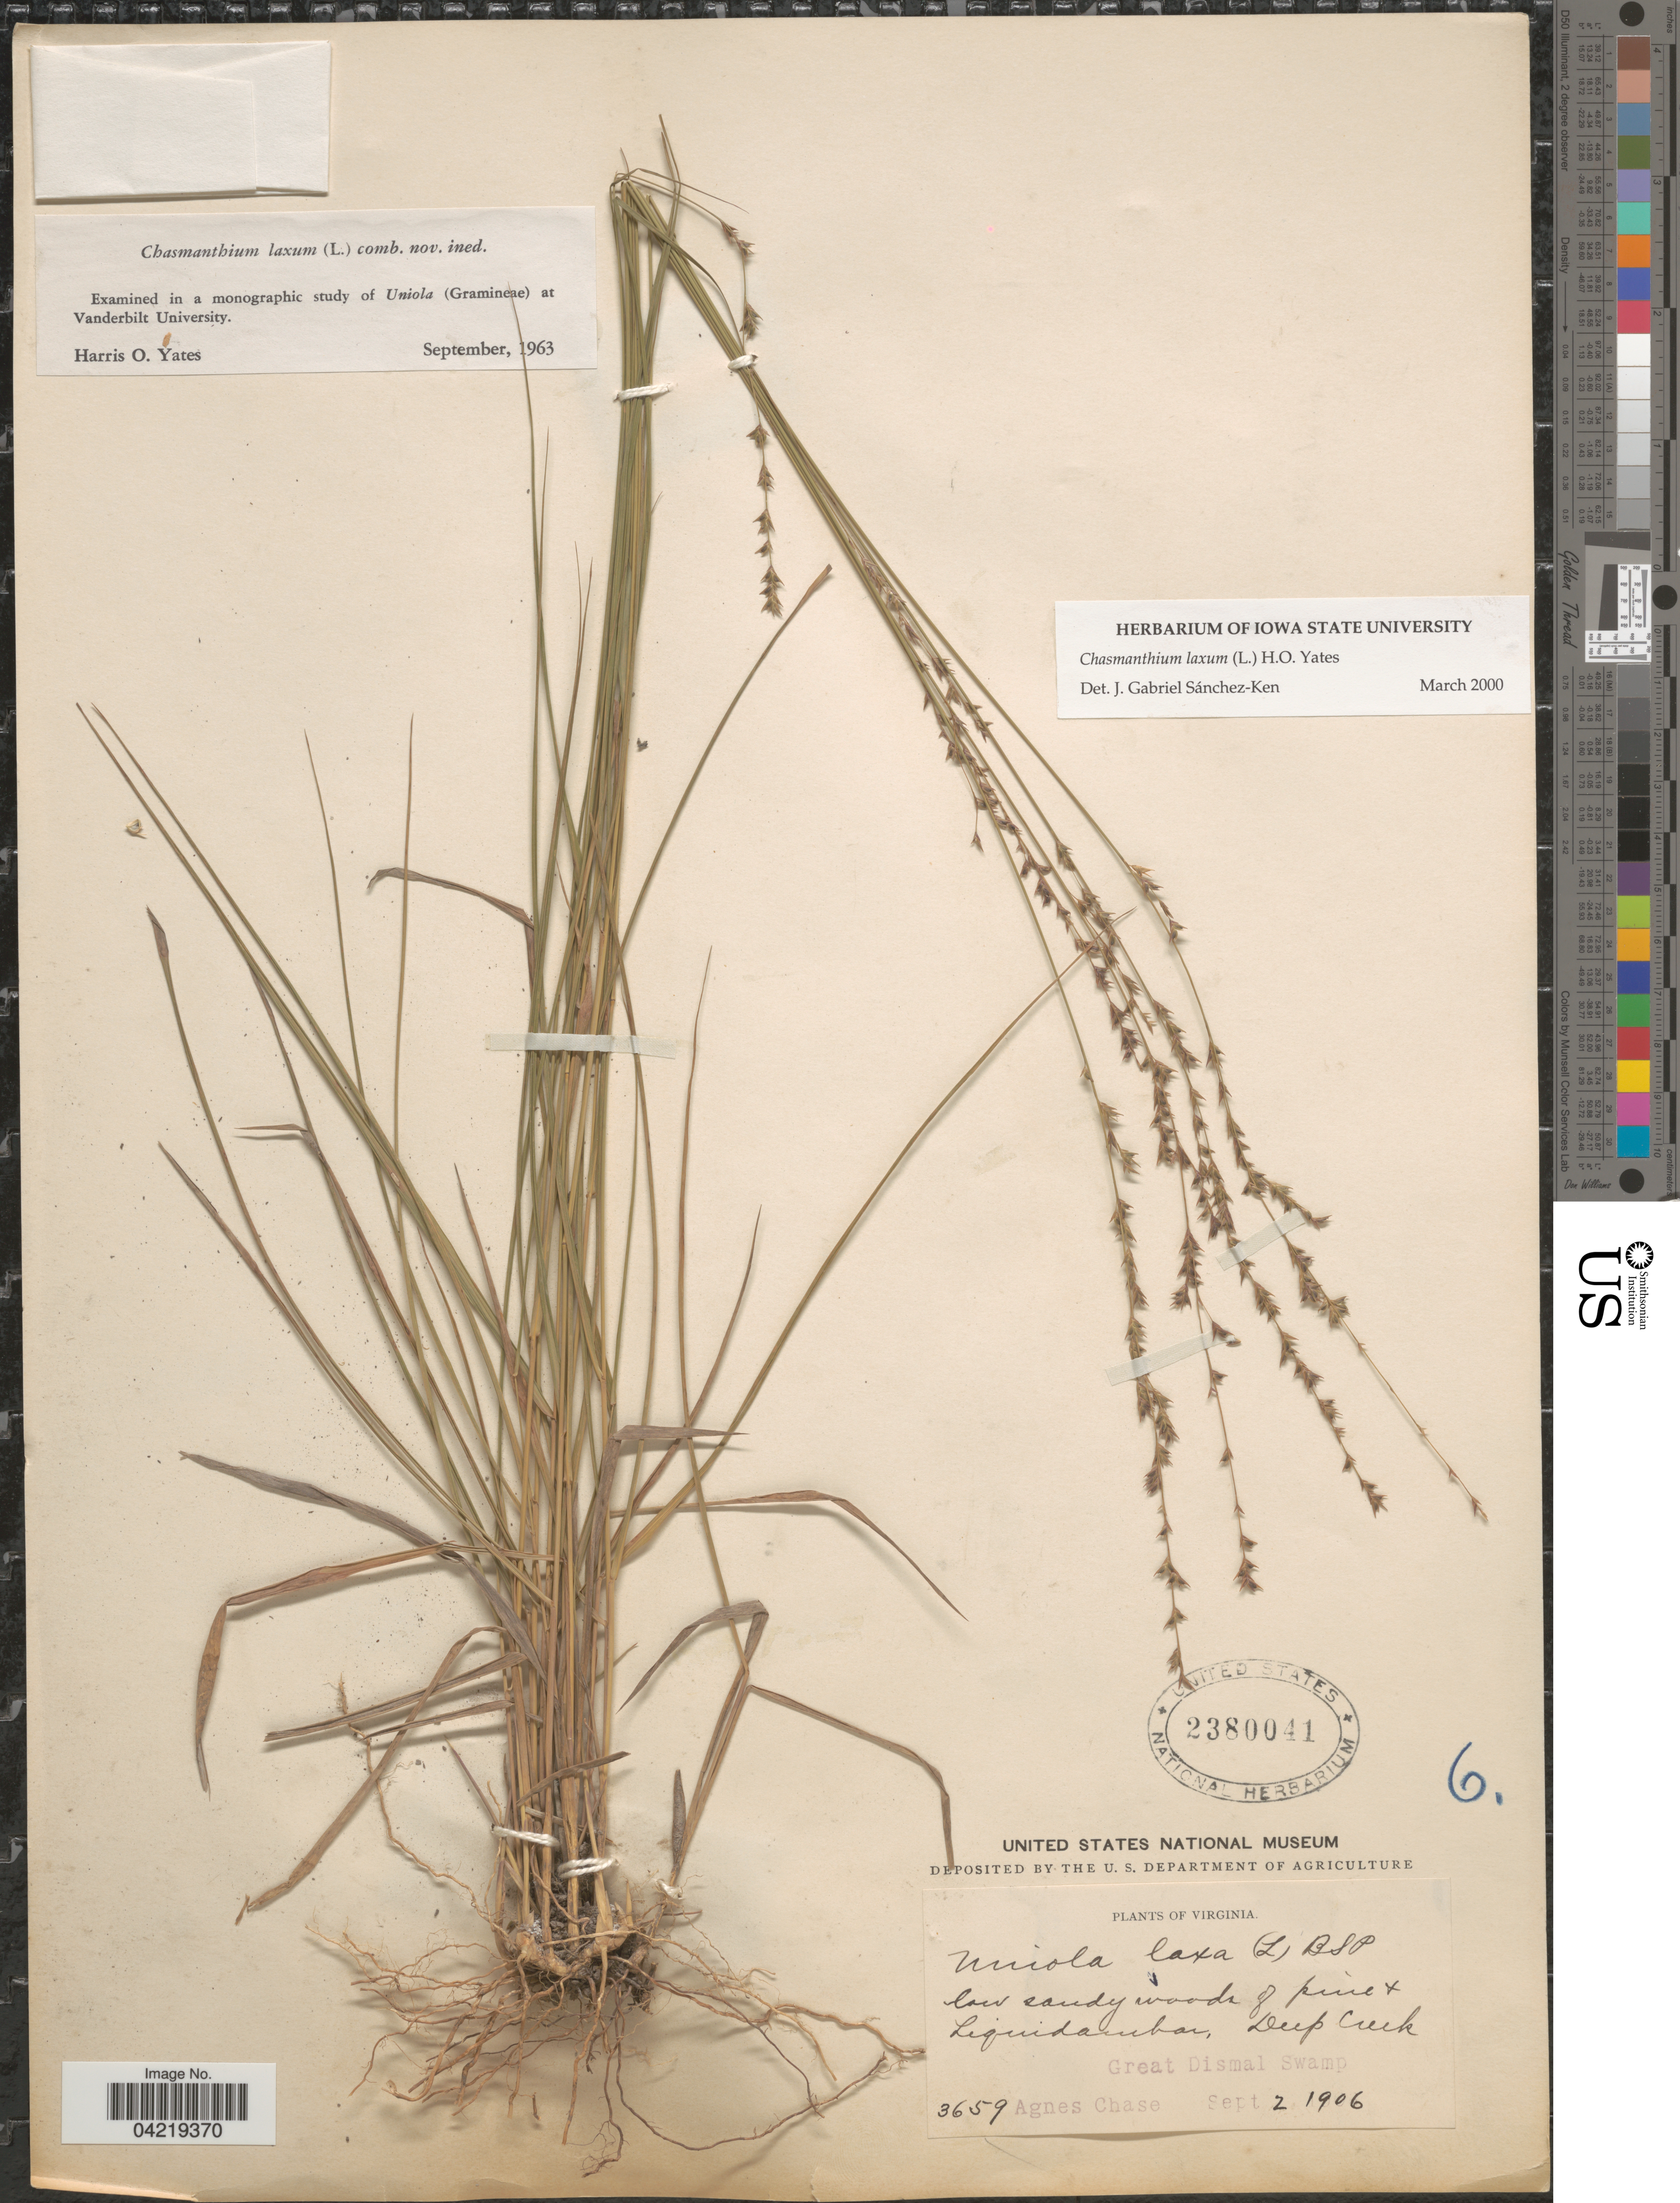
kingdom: Plantae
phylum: Tracheophyta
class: Liliopsida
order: Poales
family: Poaceae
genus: Chasmanthium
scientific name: Chasmanthium laxum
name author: (L.) H.O. Yates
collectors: A. Chase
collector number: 3659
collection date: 1906-09-02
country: United States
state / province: Virginia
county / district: City of Norfolk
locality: Deep Creek. Great Dismal Swamp.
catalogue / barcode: US 2380041